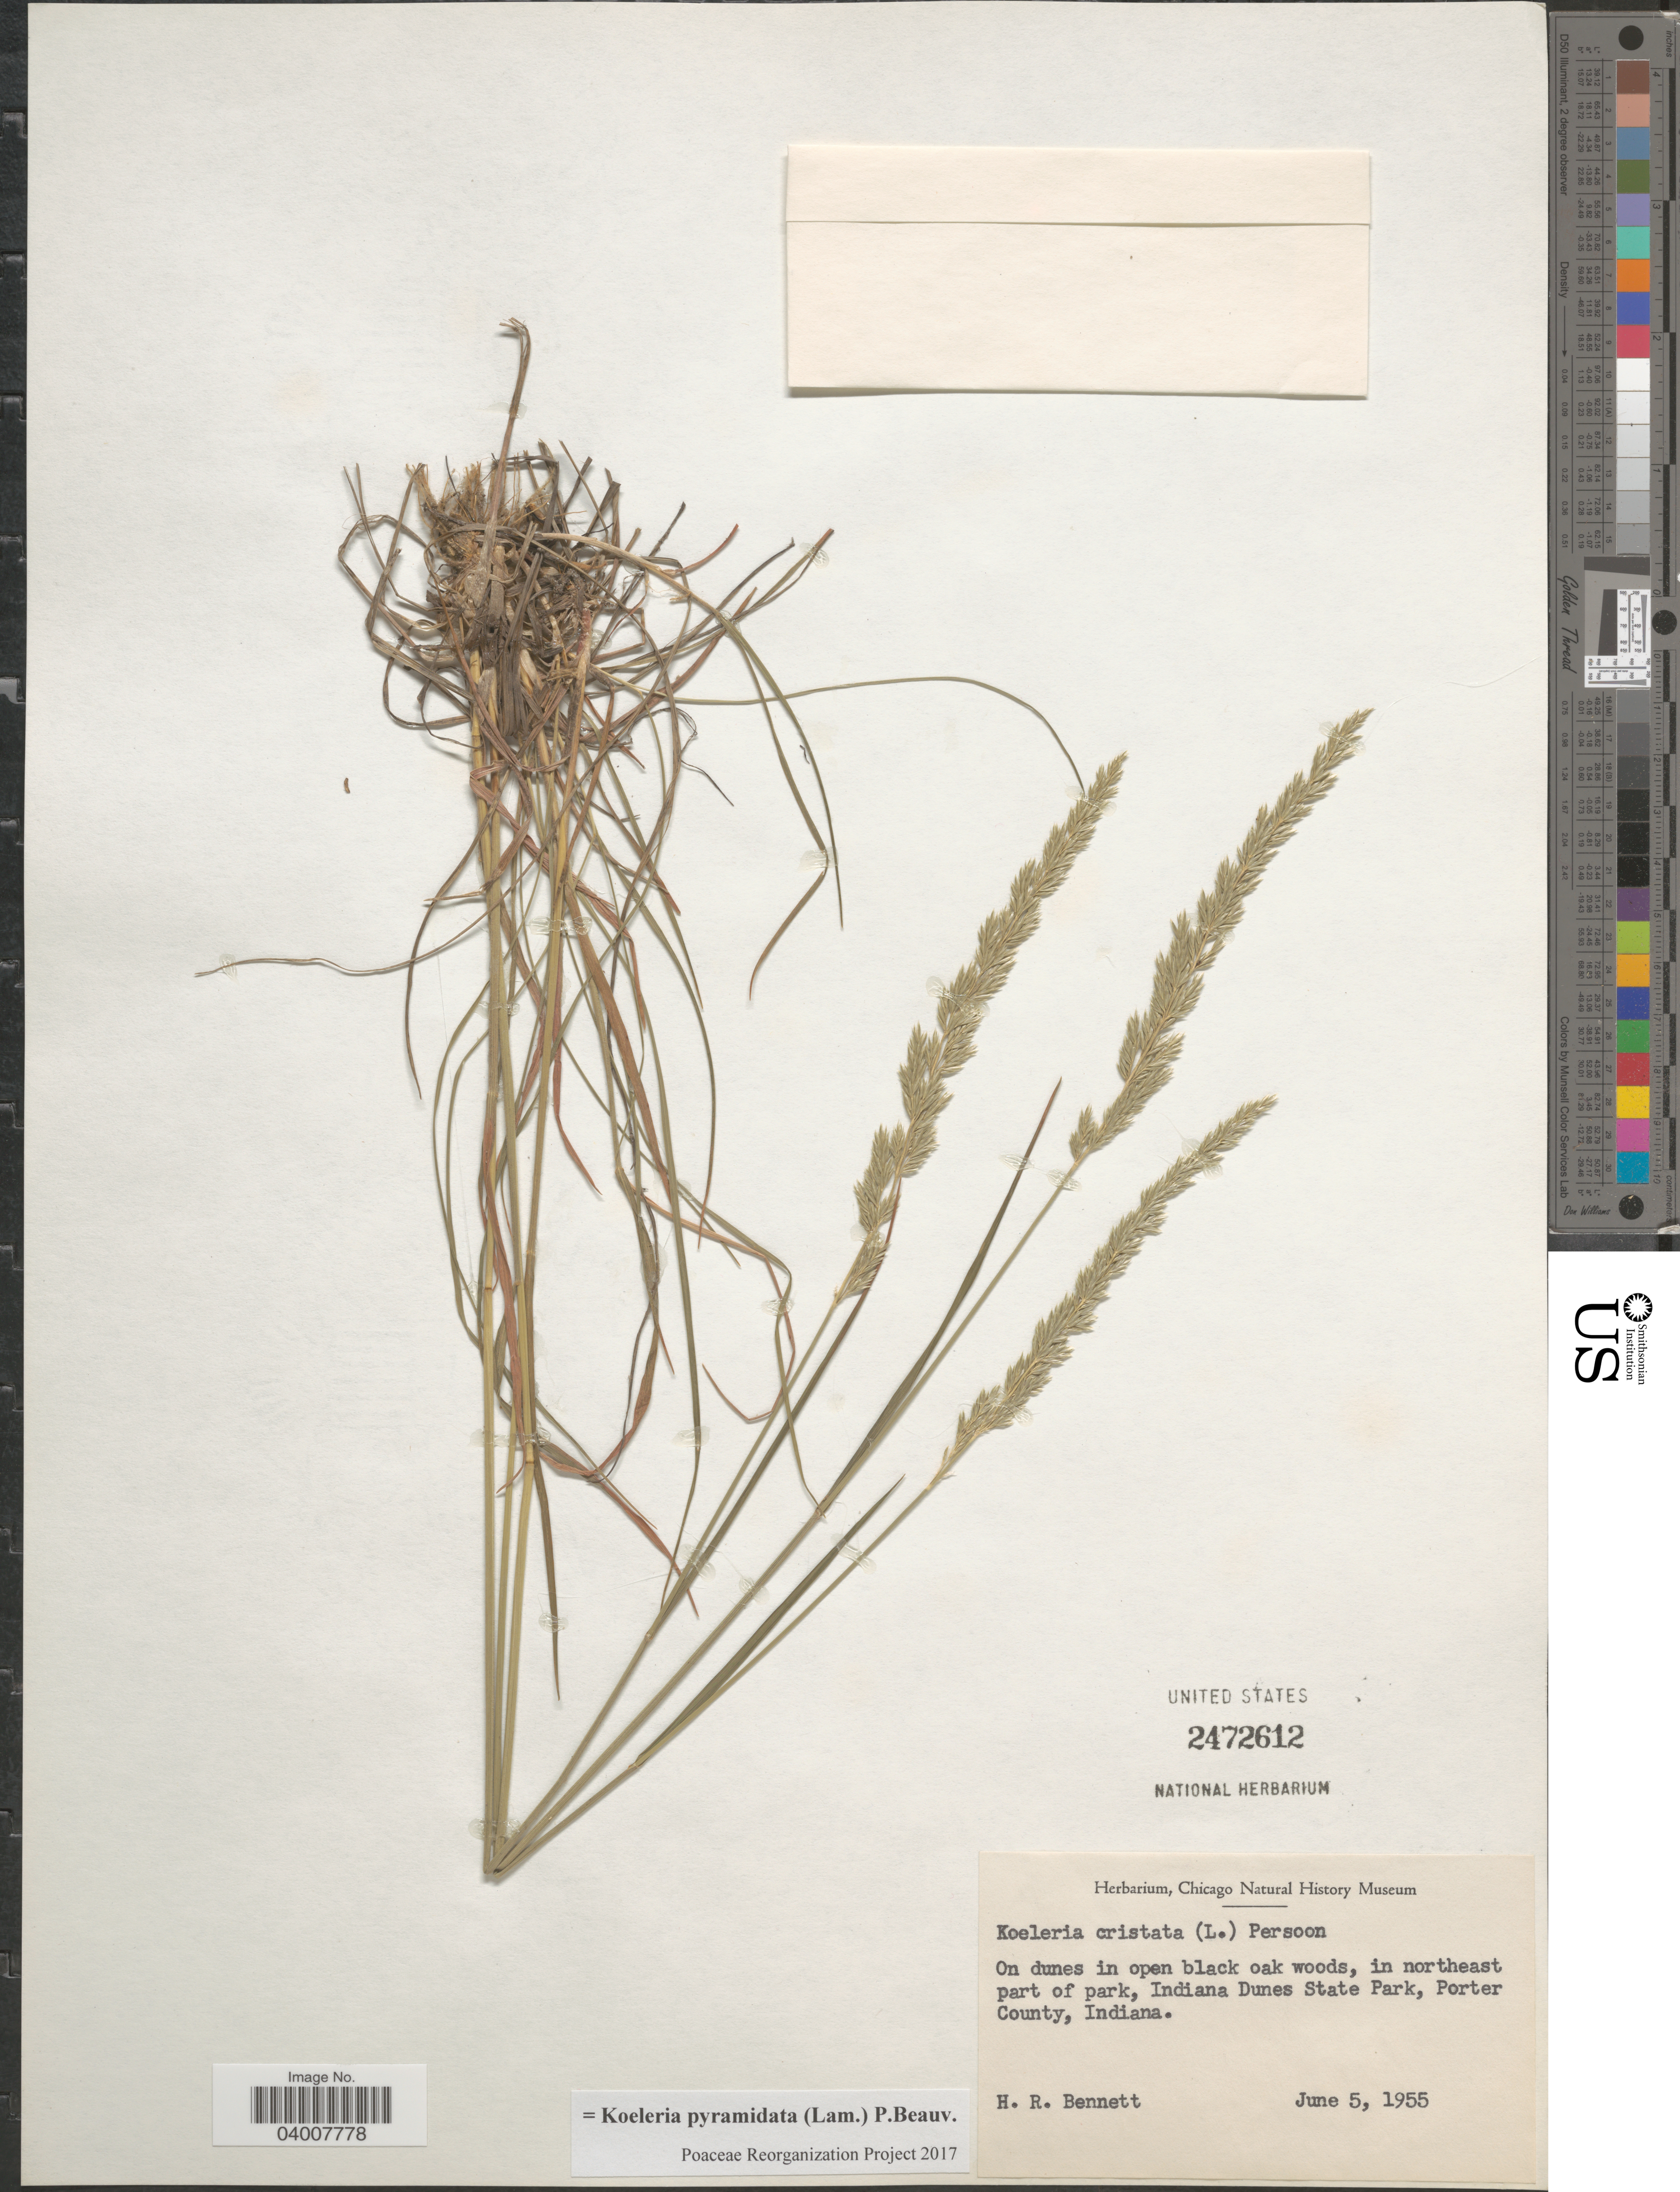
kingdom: Plantae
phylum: Tracheophyta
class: Liliopsida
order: Poales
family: Poaceae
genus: Koeleria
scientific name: Koeleria pyramidata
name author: (Lam.) P. Beauv.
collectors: H. R. Bennett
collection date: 1955-06-05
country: United States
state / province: Indiana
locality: On dunes in open black oak woods, in northeast part of park, Indiana Dunes State Park, Porter County.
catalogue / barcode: US 2472612